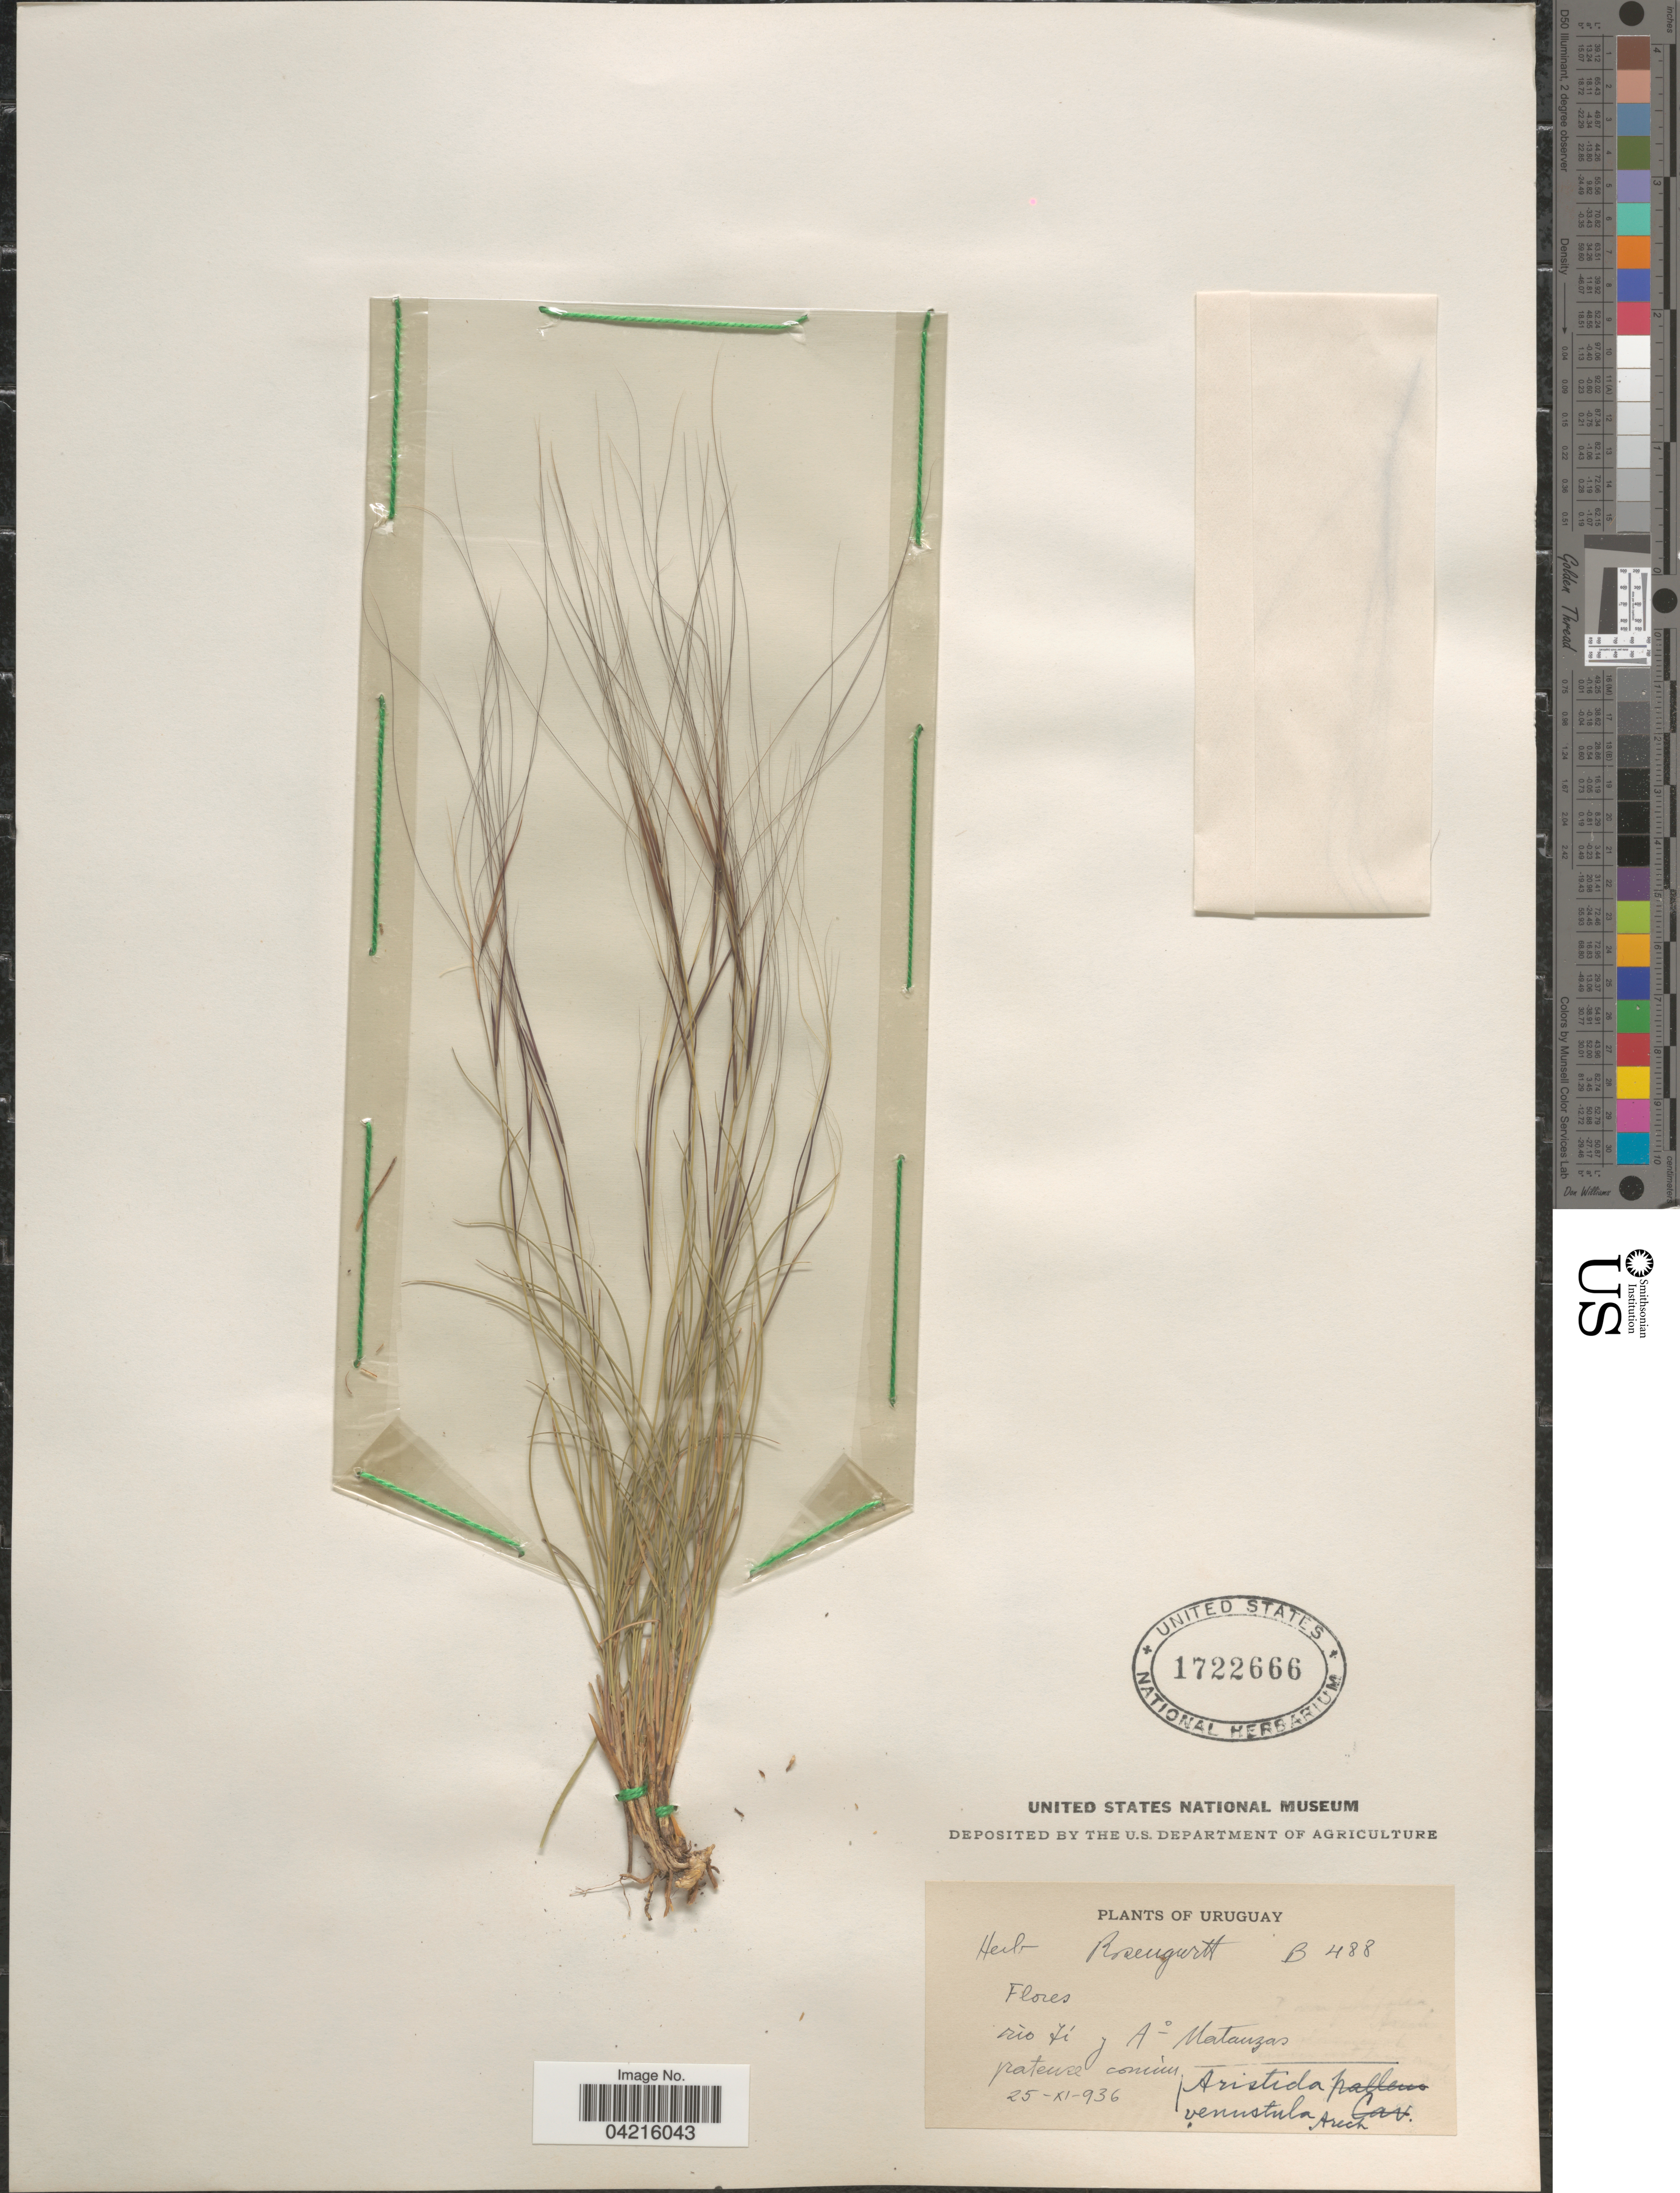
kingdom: Plantae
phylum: Tracheophyta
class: Liliopsida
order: Poales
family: Poaceae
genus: Aristida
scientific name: Aristida venesuelae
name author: Henr.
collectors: ex herb. Rosengurtt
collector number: B488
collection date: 1936-11-25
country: Uruguay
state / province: Flores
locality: Rìo Yí y Ao Matanzas.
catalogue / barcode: US 1722666